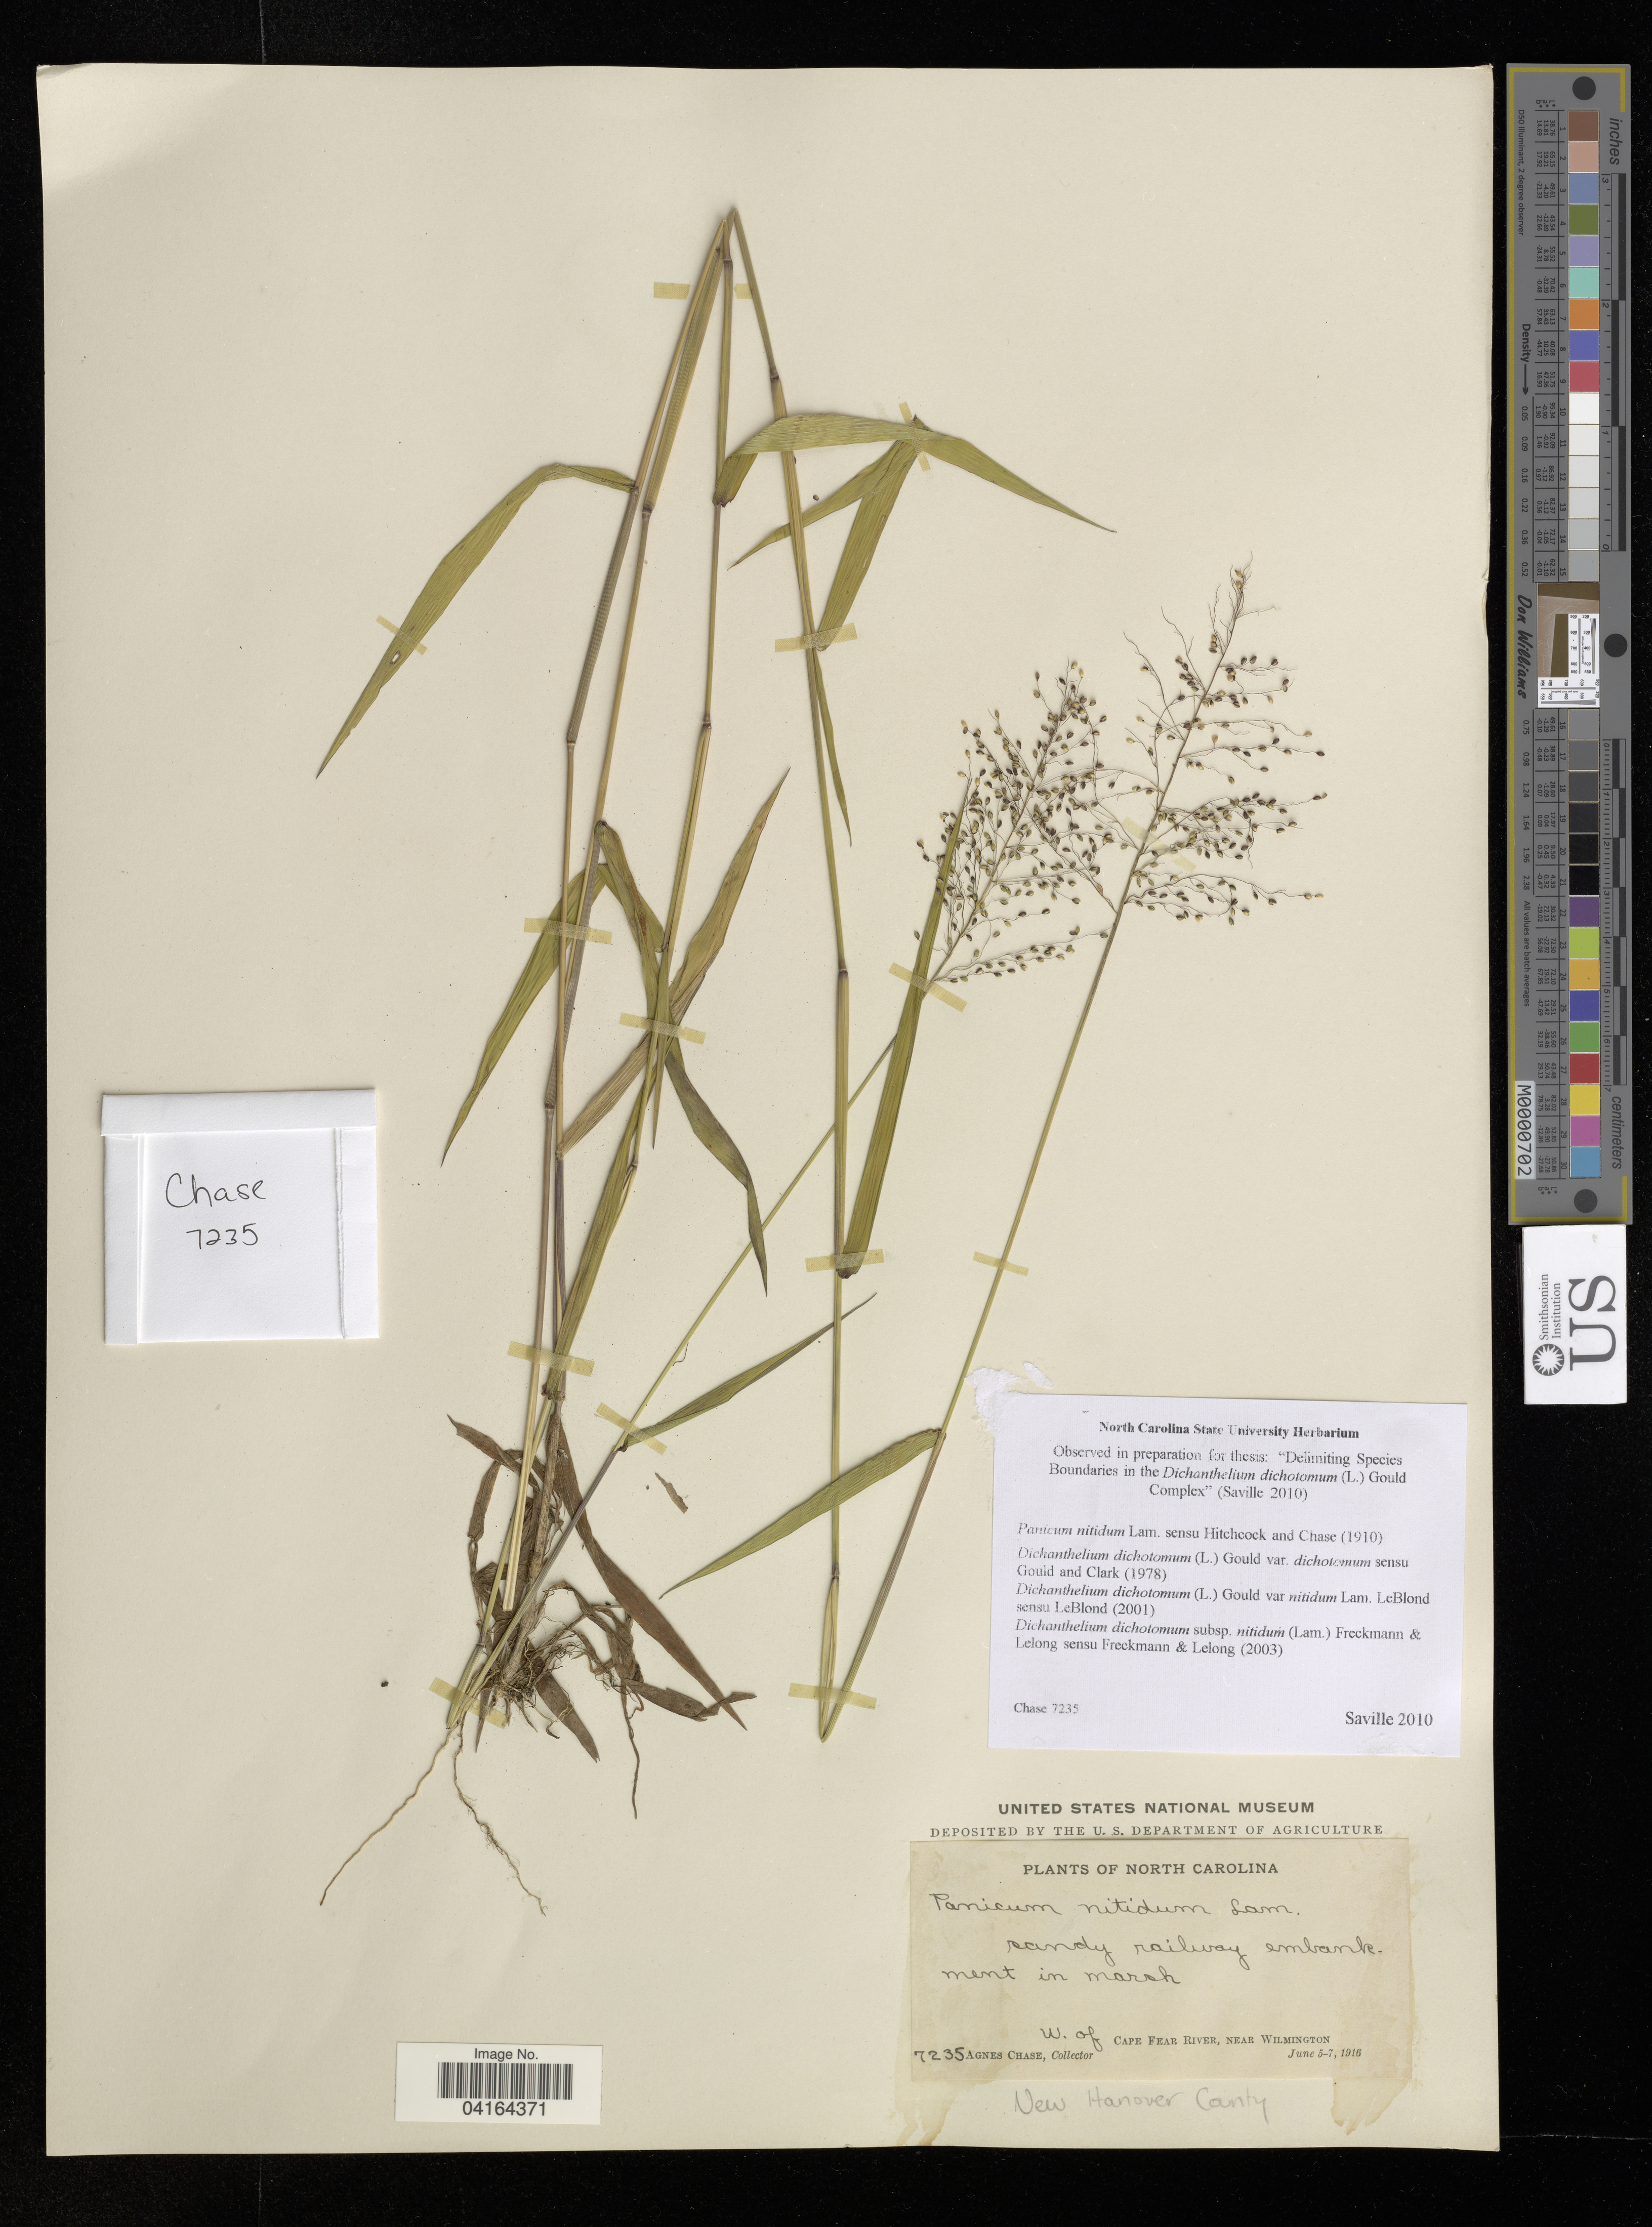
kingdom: Plantae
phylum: Tracheophyta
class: Liliopsida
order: Poales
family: Poaceae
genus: Dichanthelium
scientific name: Dichanthelium dichotomum subsp. lucidum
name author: (Ashe) Freckmann & Lelong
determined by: Saville, A. C., (NCSC), North Carolina State University (UNITED STATES)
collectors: A. Chase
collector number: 7235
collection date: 1916-06-05/1916-06-07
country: United States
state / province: North Carolina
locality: W. of Cape Fear River, Near Wilmington. New Hanover County.